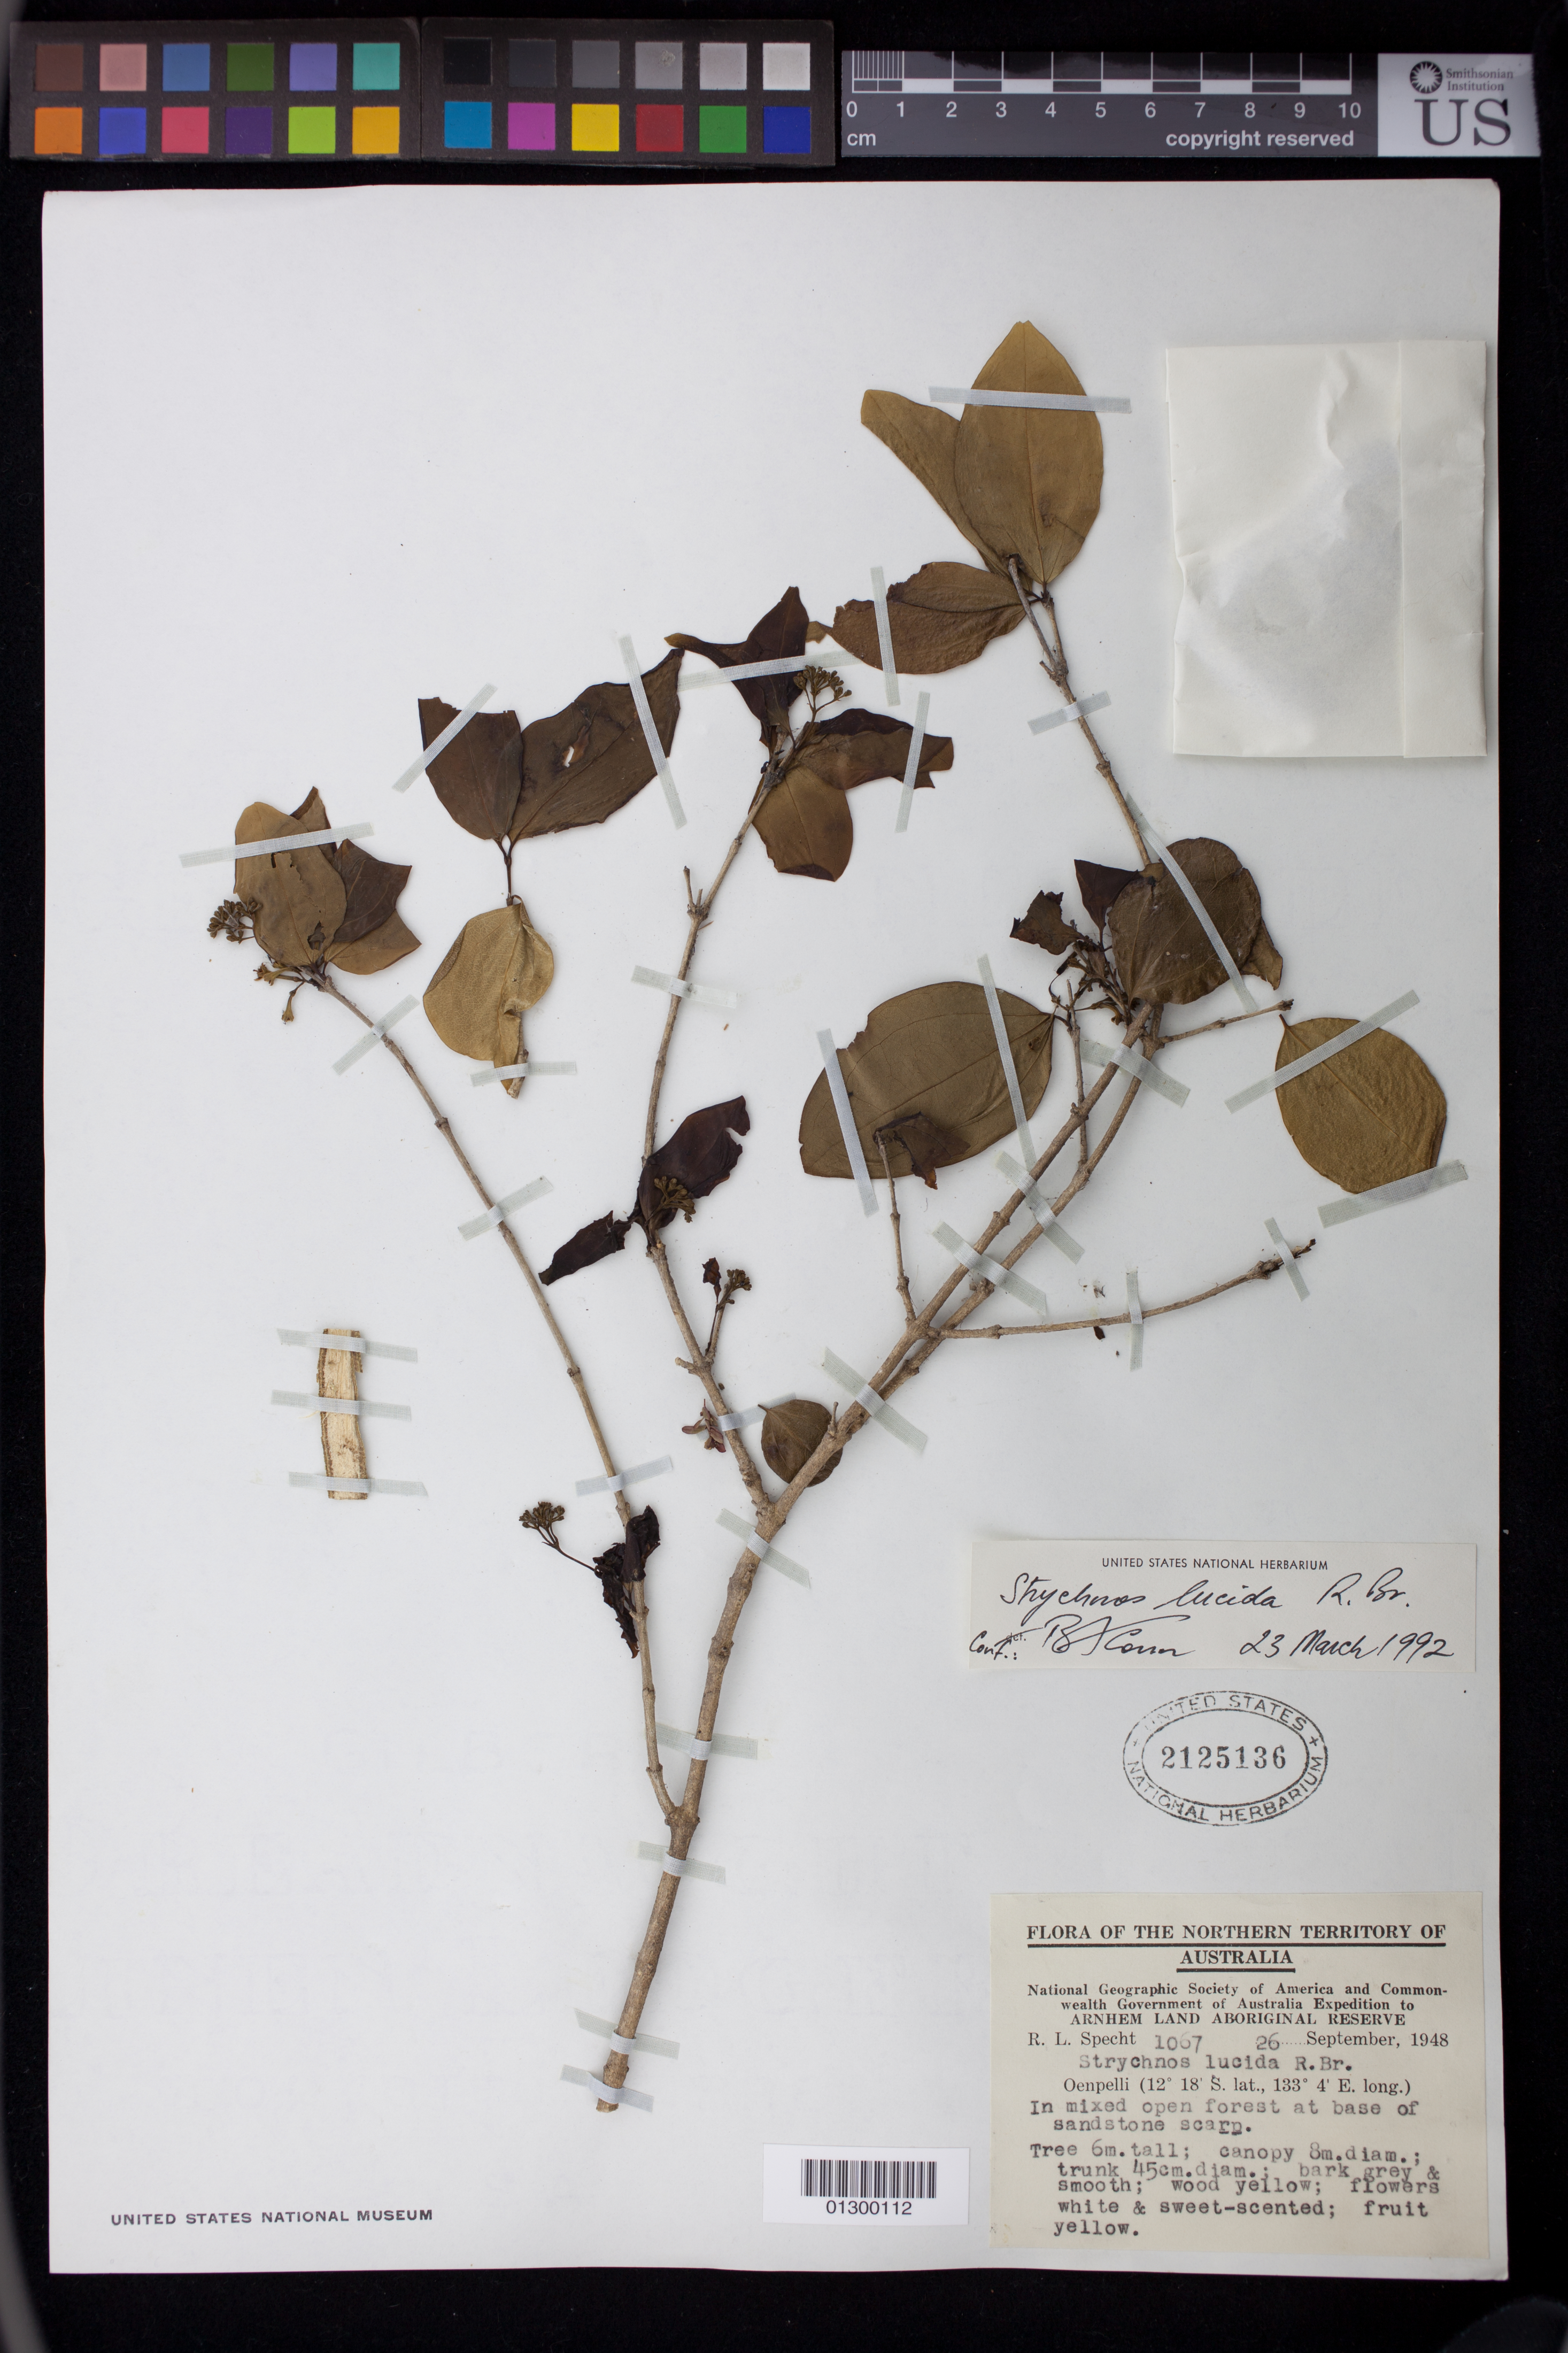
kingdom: Plantae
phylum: Tracheophyta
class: Magnoliopsida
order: Gentianales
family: Loganiaceae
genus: Strychnos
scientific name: Strychnos lucida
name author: R. Br.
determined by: Conn, B.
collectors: R. L. Specht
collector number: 1067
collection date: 1948-09-26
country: Australia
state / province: Northern Territory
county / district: West Arnhem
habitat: In mixed open forest at base of sandstone scarp.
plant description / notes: Tree 6 m. tall; canopy 8 m. diam.; trunk 45 cm. diam.; bark grey and smooth; wood yellow; flowers white and sweet-scented; fruit yellow.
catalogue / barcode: US 2125136